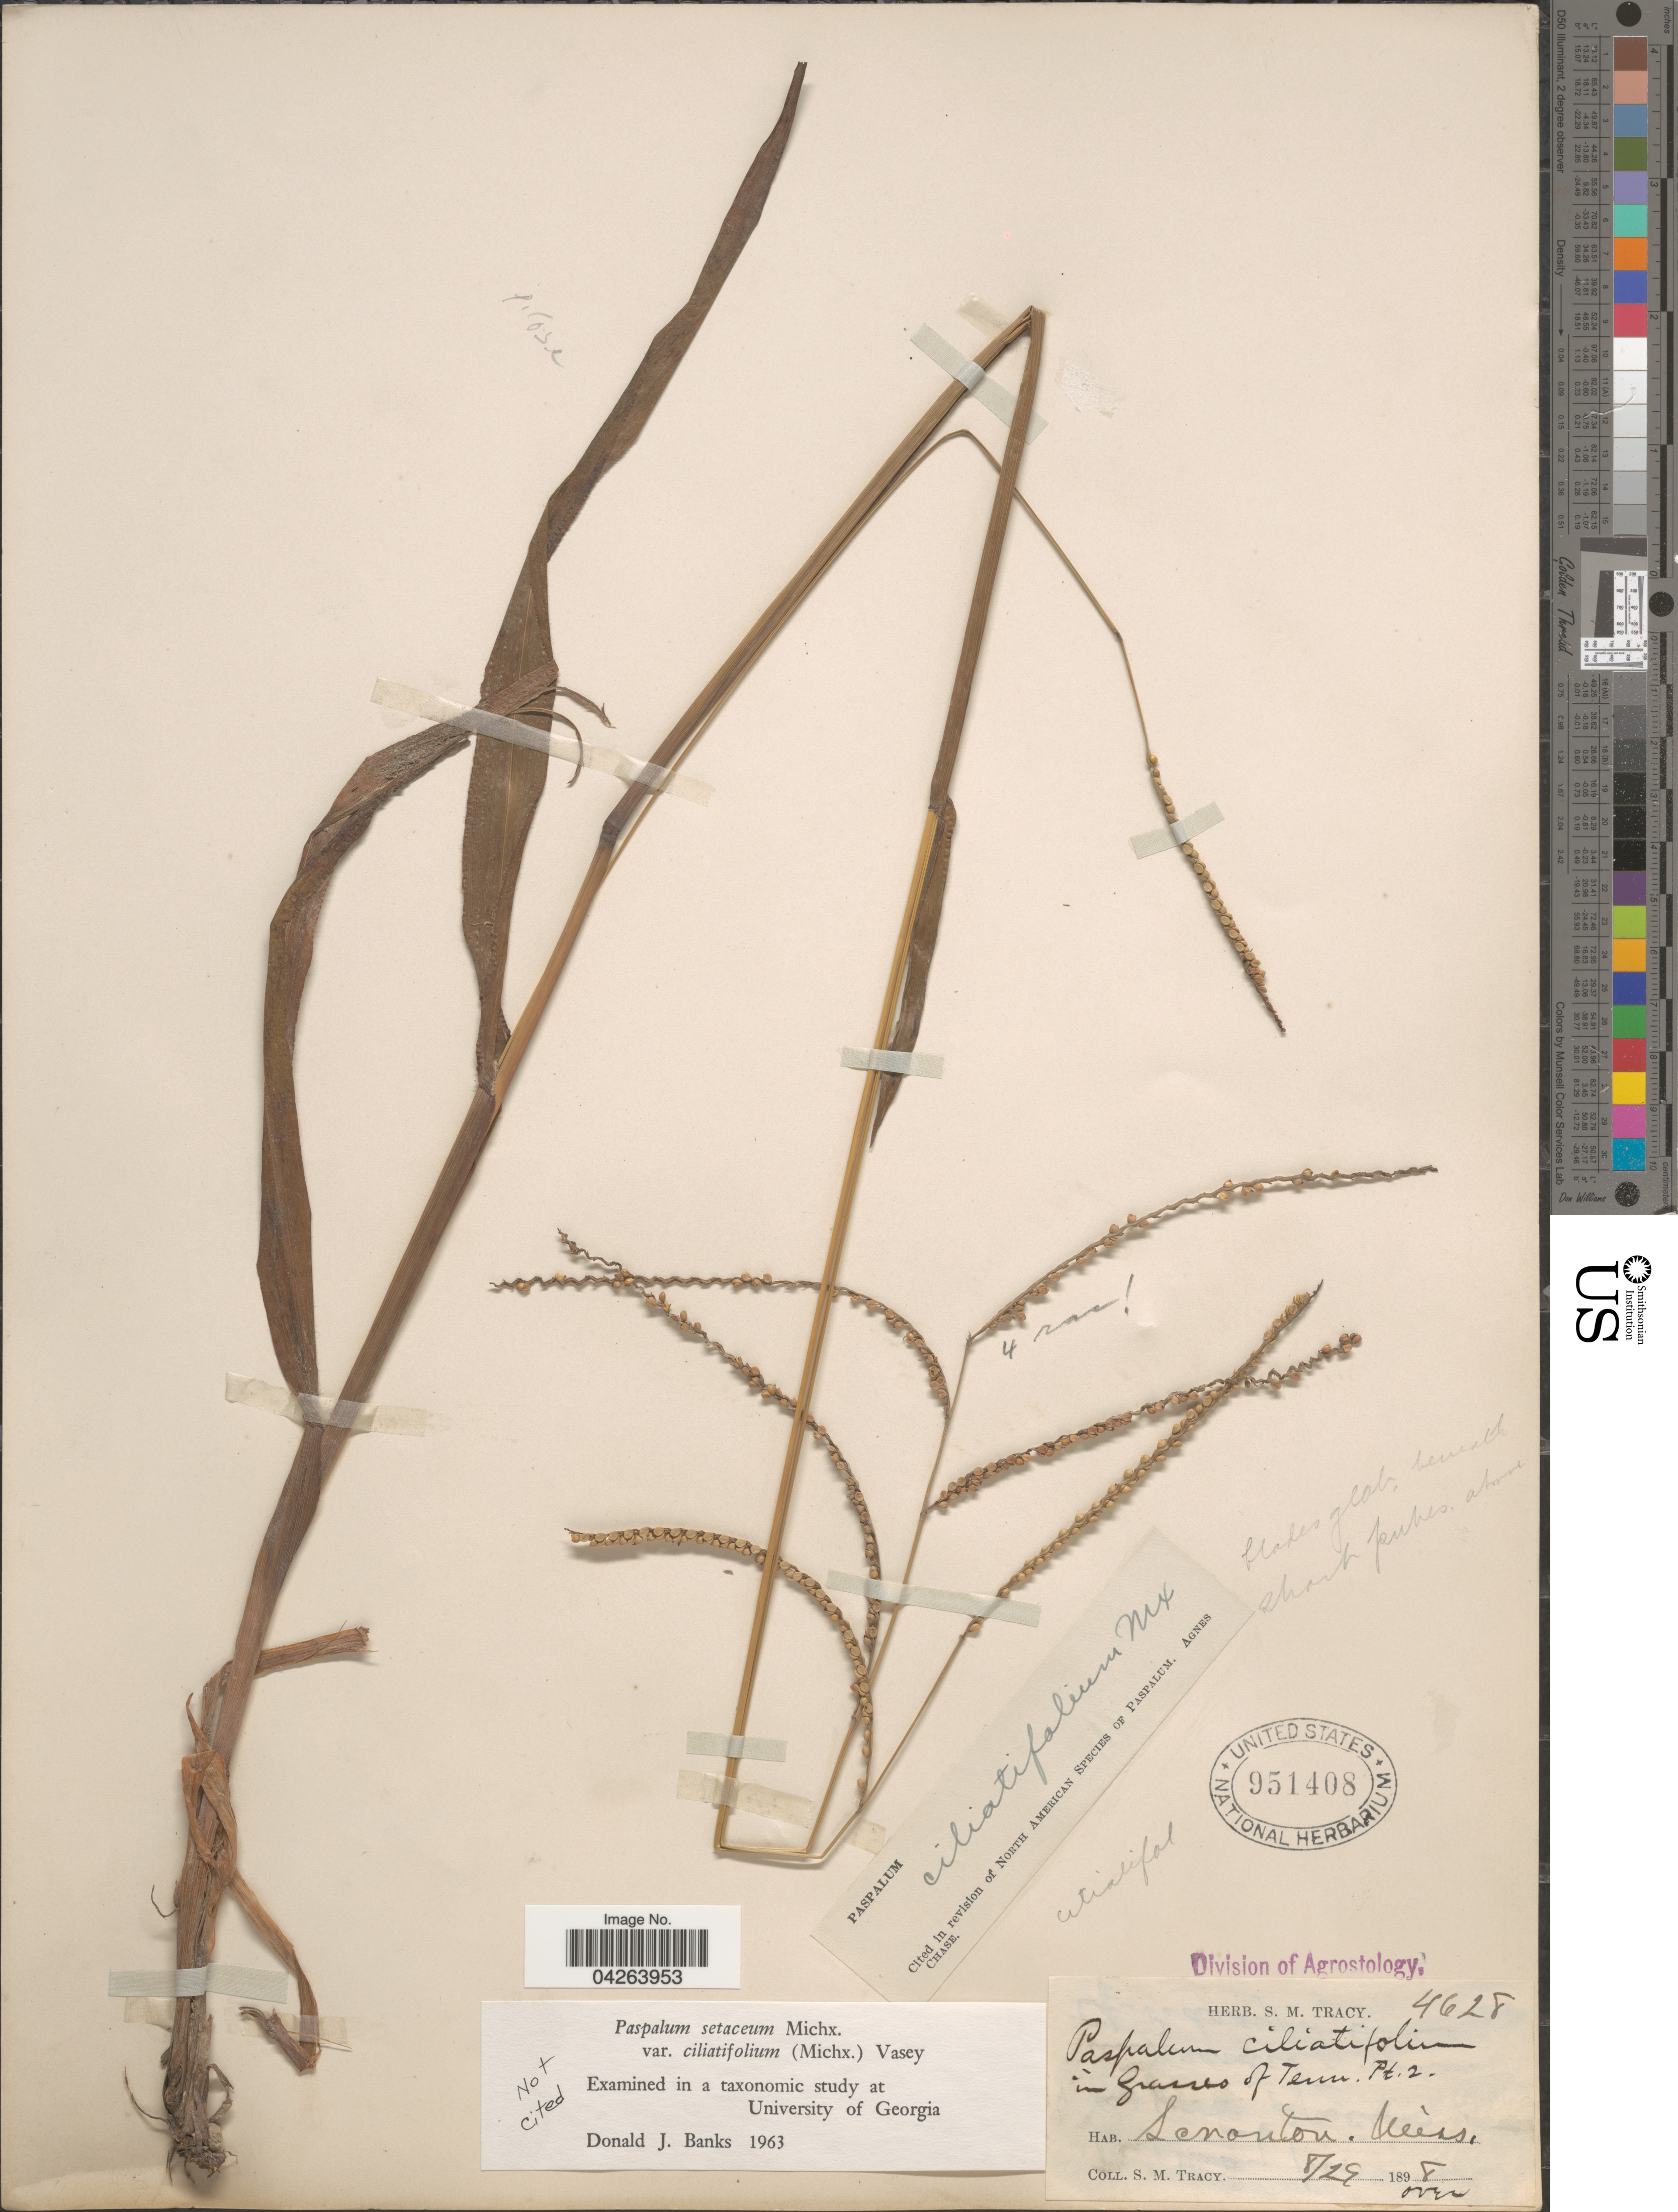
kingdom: Plantae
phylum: Tracheophyta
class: Liliopsida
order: Poales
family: Poaceae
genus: Paspalum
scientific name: Paspalum setaceum var. ciliatifolium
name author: (Michx.) Vasey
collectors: S. M. Tracy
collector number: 4628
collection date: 1898-08-29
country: United States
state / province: Mississippi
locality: Scranton.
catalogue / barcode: US 951408